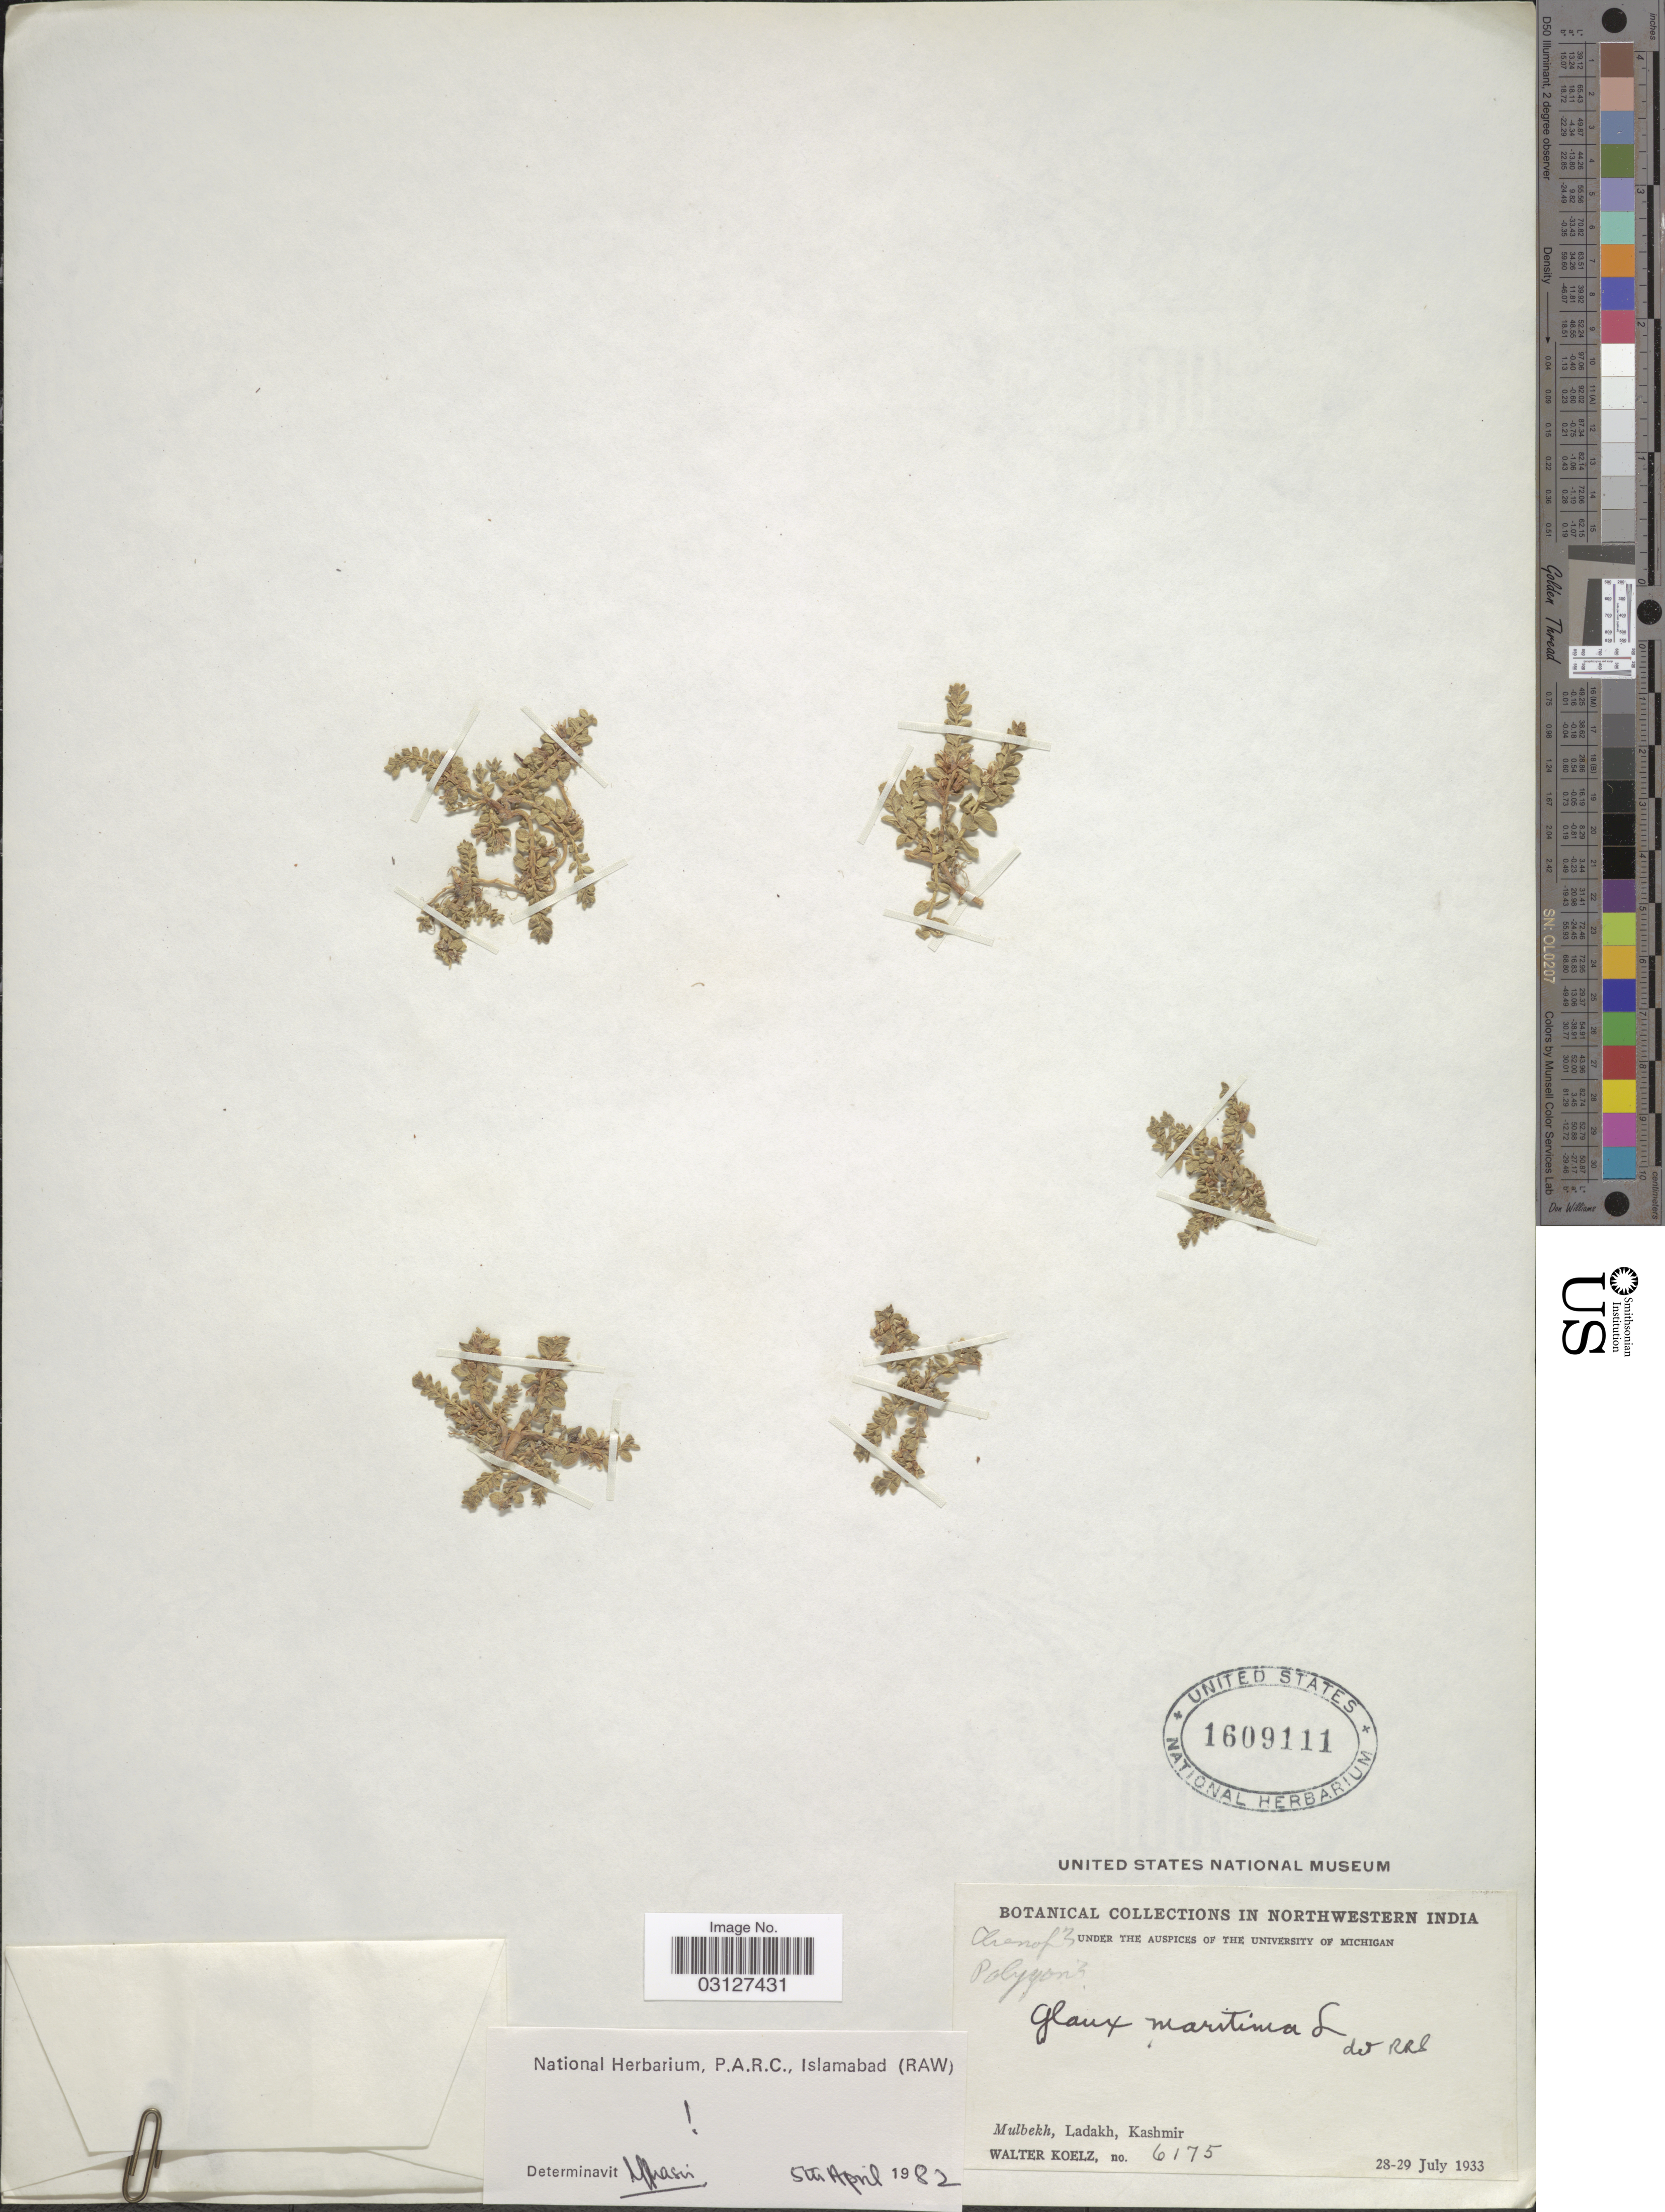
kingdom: Plantae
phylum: Tracheophyta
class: Magnoliopsida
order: Ericales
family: Primulaceae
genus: Glaux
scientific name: Glaux maritima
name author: L.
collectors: W. N. Koelz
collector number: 6175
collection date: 1933-07-28/1933-07-29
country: India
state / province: Jammu and Kashmir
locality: Northwestern India. Mulbekh, Ladakh, Kashmir.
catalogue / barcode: US 1609111